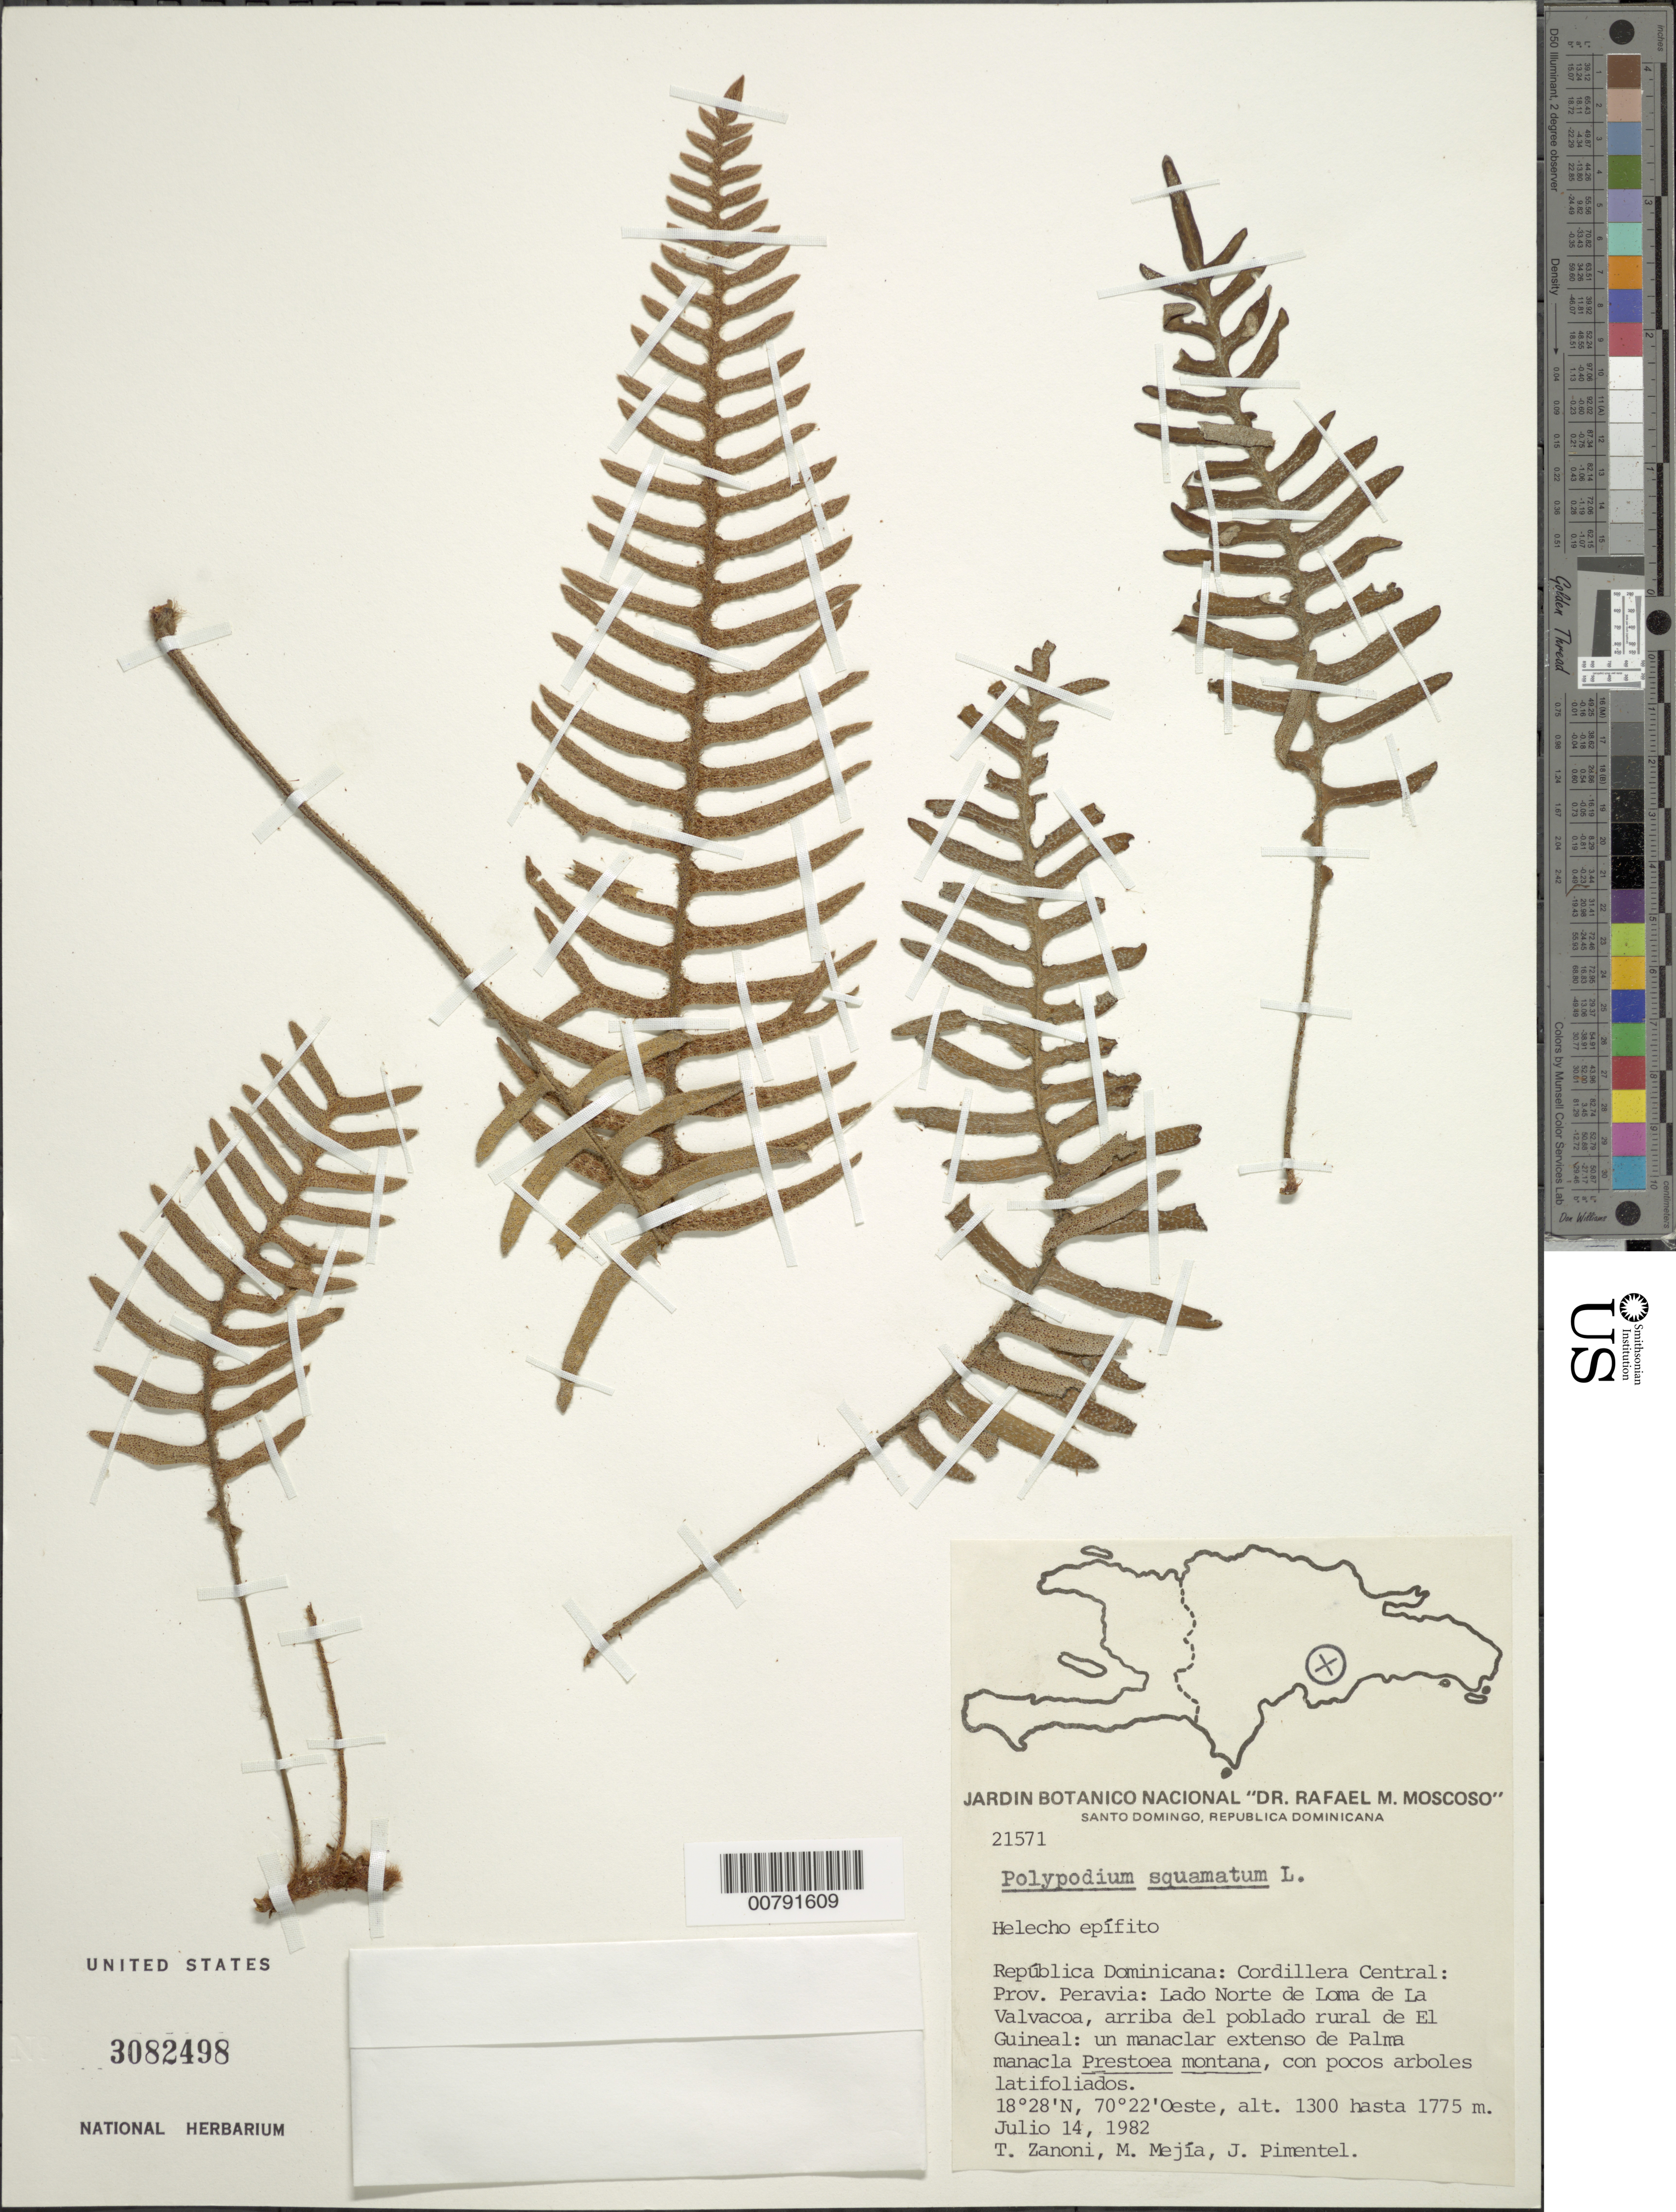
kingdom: Plantae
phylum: Tracheophyta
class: Polypodiopsida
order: Polypodiales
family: Polypodiaceae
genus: Pleopeltis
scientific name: Pleopeltis squamata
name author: (L.) J. Sm.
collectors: T. A. Zanoni, M. Mejia & J. Pimentel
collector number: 21571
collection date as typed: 11 Jun 1982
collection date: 1982-06-11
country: Dominican Republic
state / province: Peravia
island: Hispaniola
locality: Cordillera Central, Lado Norte de Loma de La Valvacoa, arriba del poblado rural de El Guineal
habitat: Un manaclar extenso de Palma manacla Prestoea montana, con pocos arboles latifoliados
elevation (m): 1300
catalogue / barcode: US 3082498